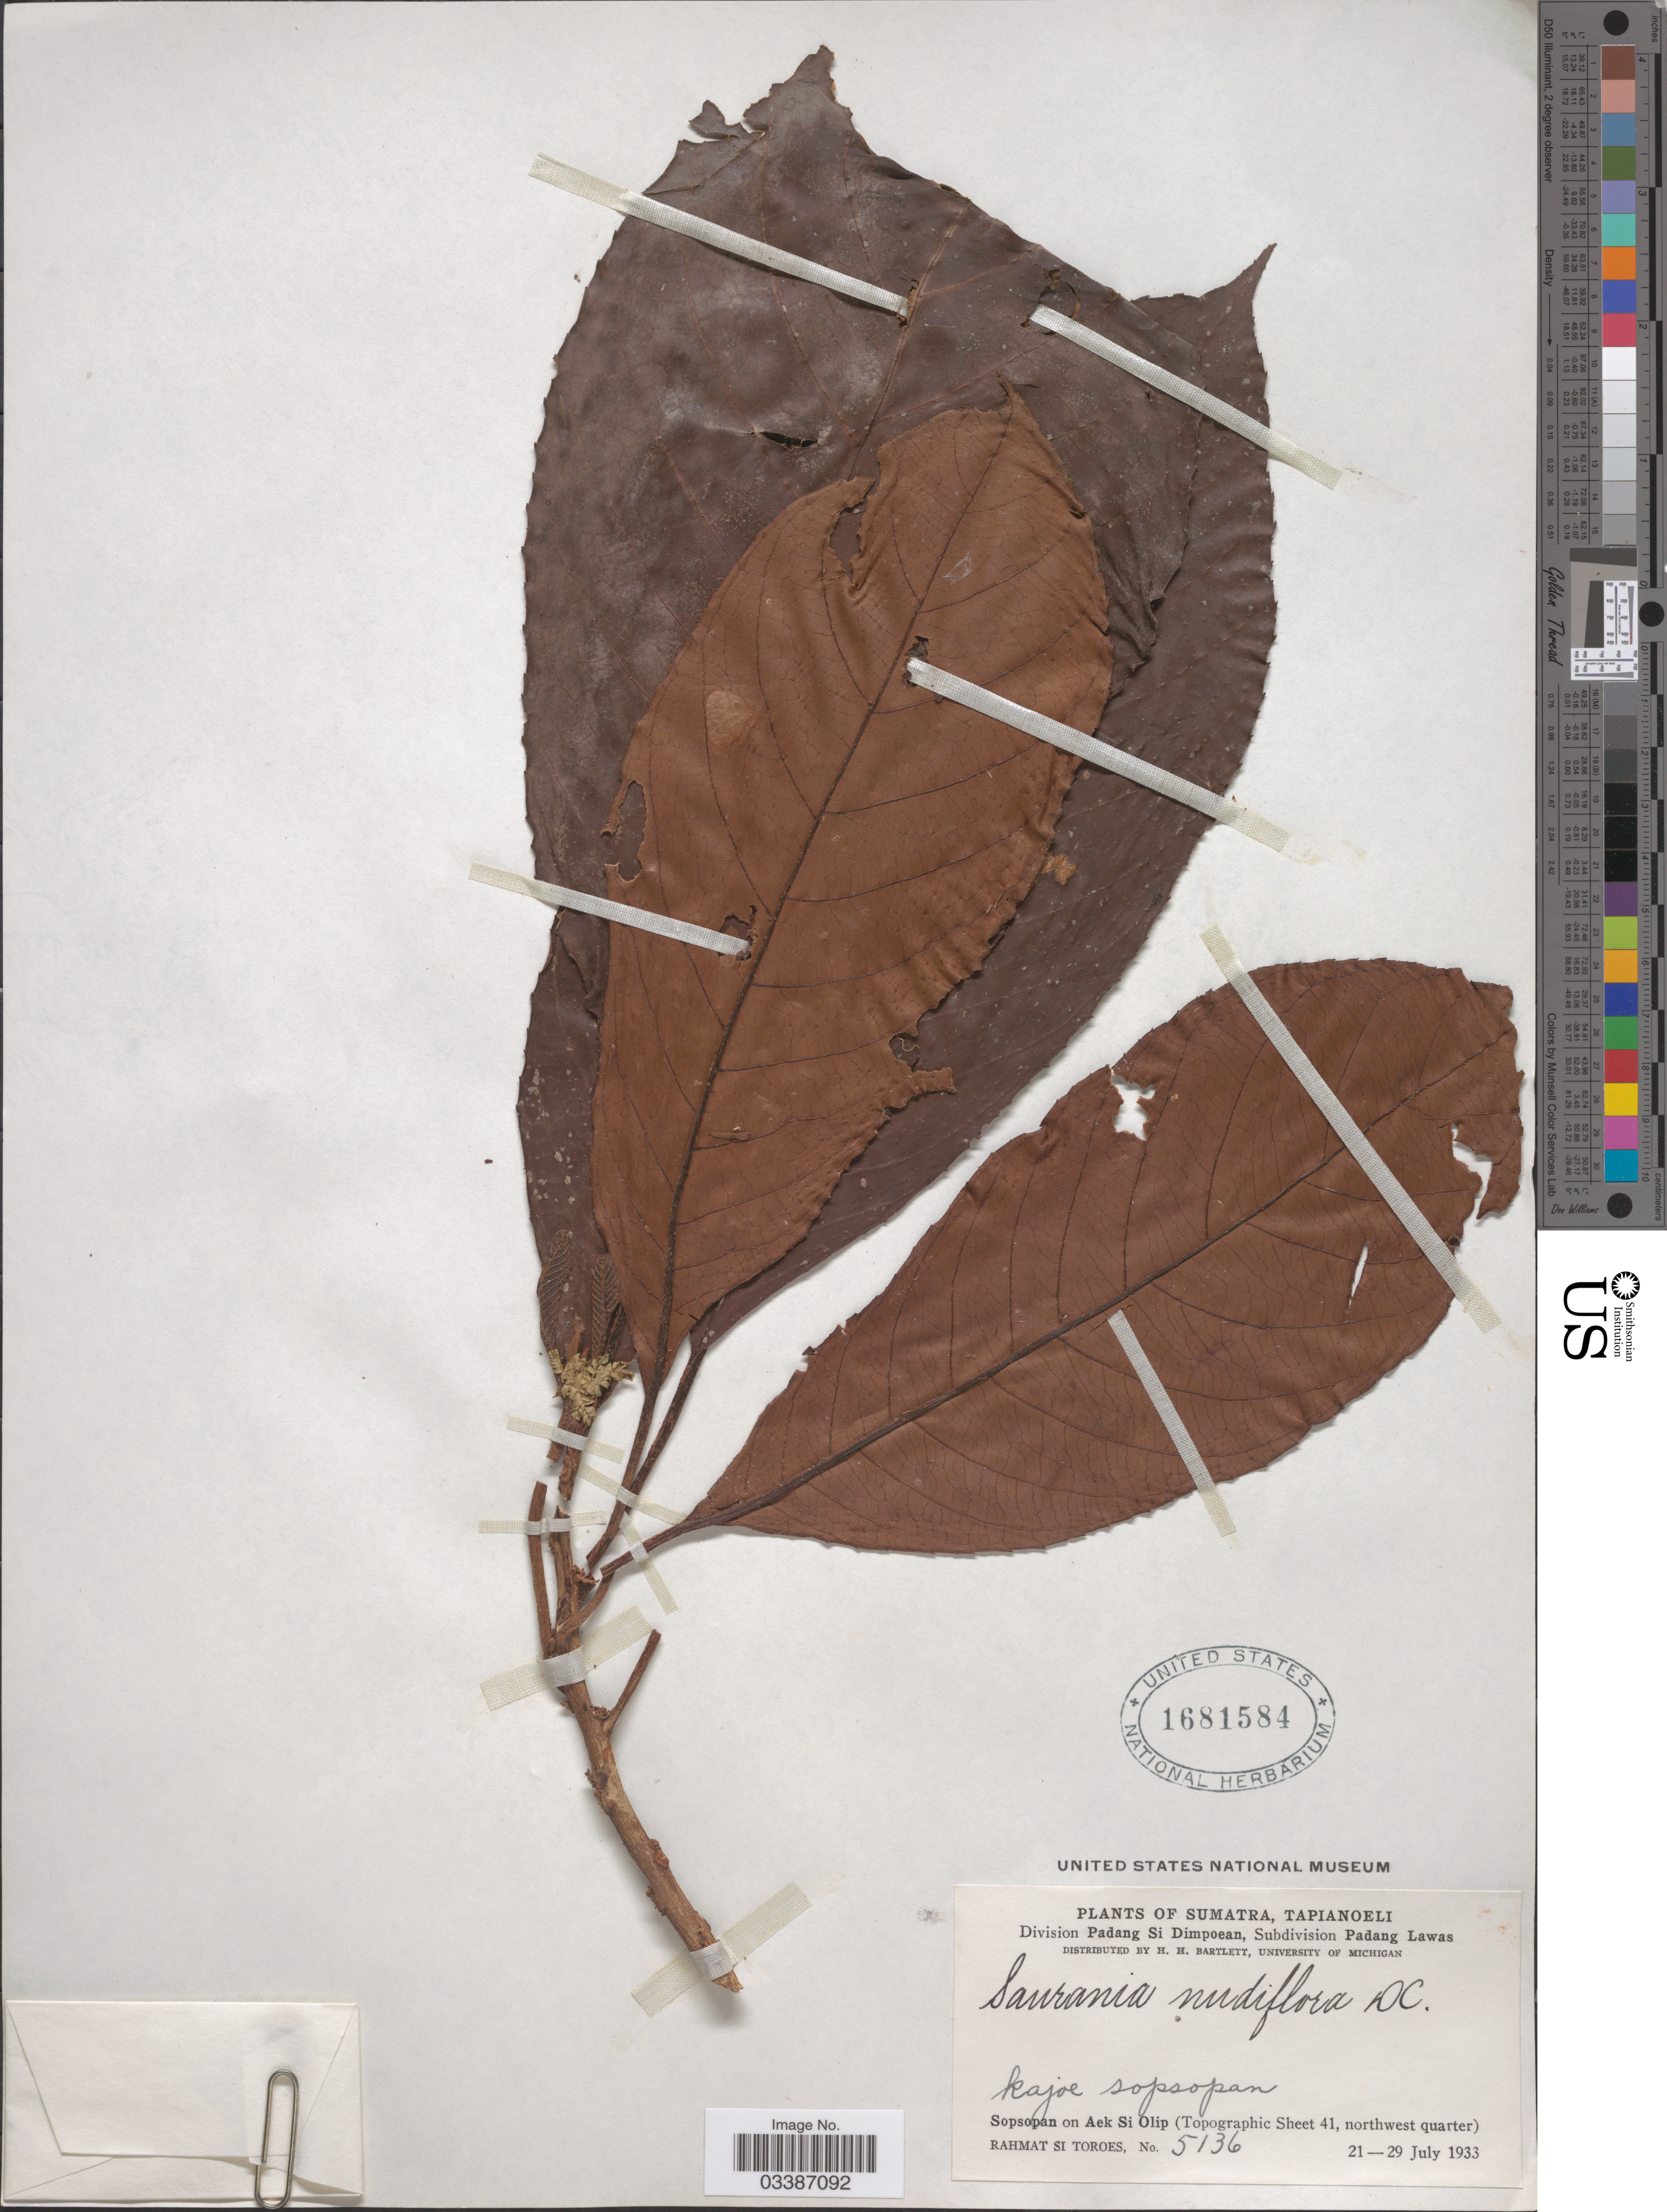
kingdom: Plantae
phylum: Tracheophyta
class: Magnoliopsida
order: Ericales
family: Actinidiaceae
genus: Saurauia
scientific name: Saurauia nudiflora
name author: DC.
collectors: Rahmat Si Boeea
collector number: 5136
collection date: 1933-07-21/1933-07-29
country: Indonesia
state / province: Sumatra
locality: Tapianoeli. Division Padang Si Dimpoean, Subdivision Padang Lawas. Sopsopan on Aek Si Olip (Topographic Sheet 41, northwest quarter).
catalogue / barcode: US 1681584